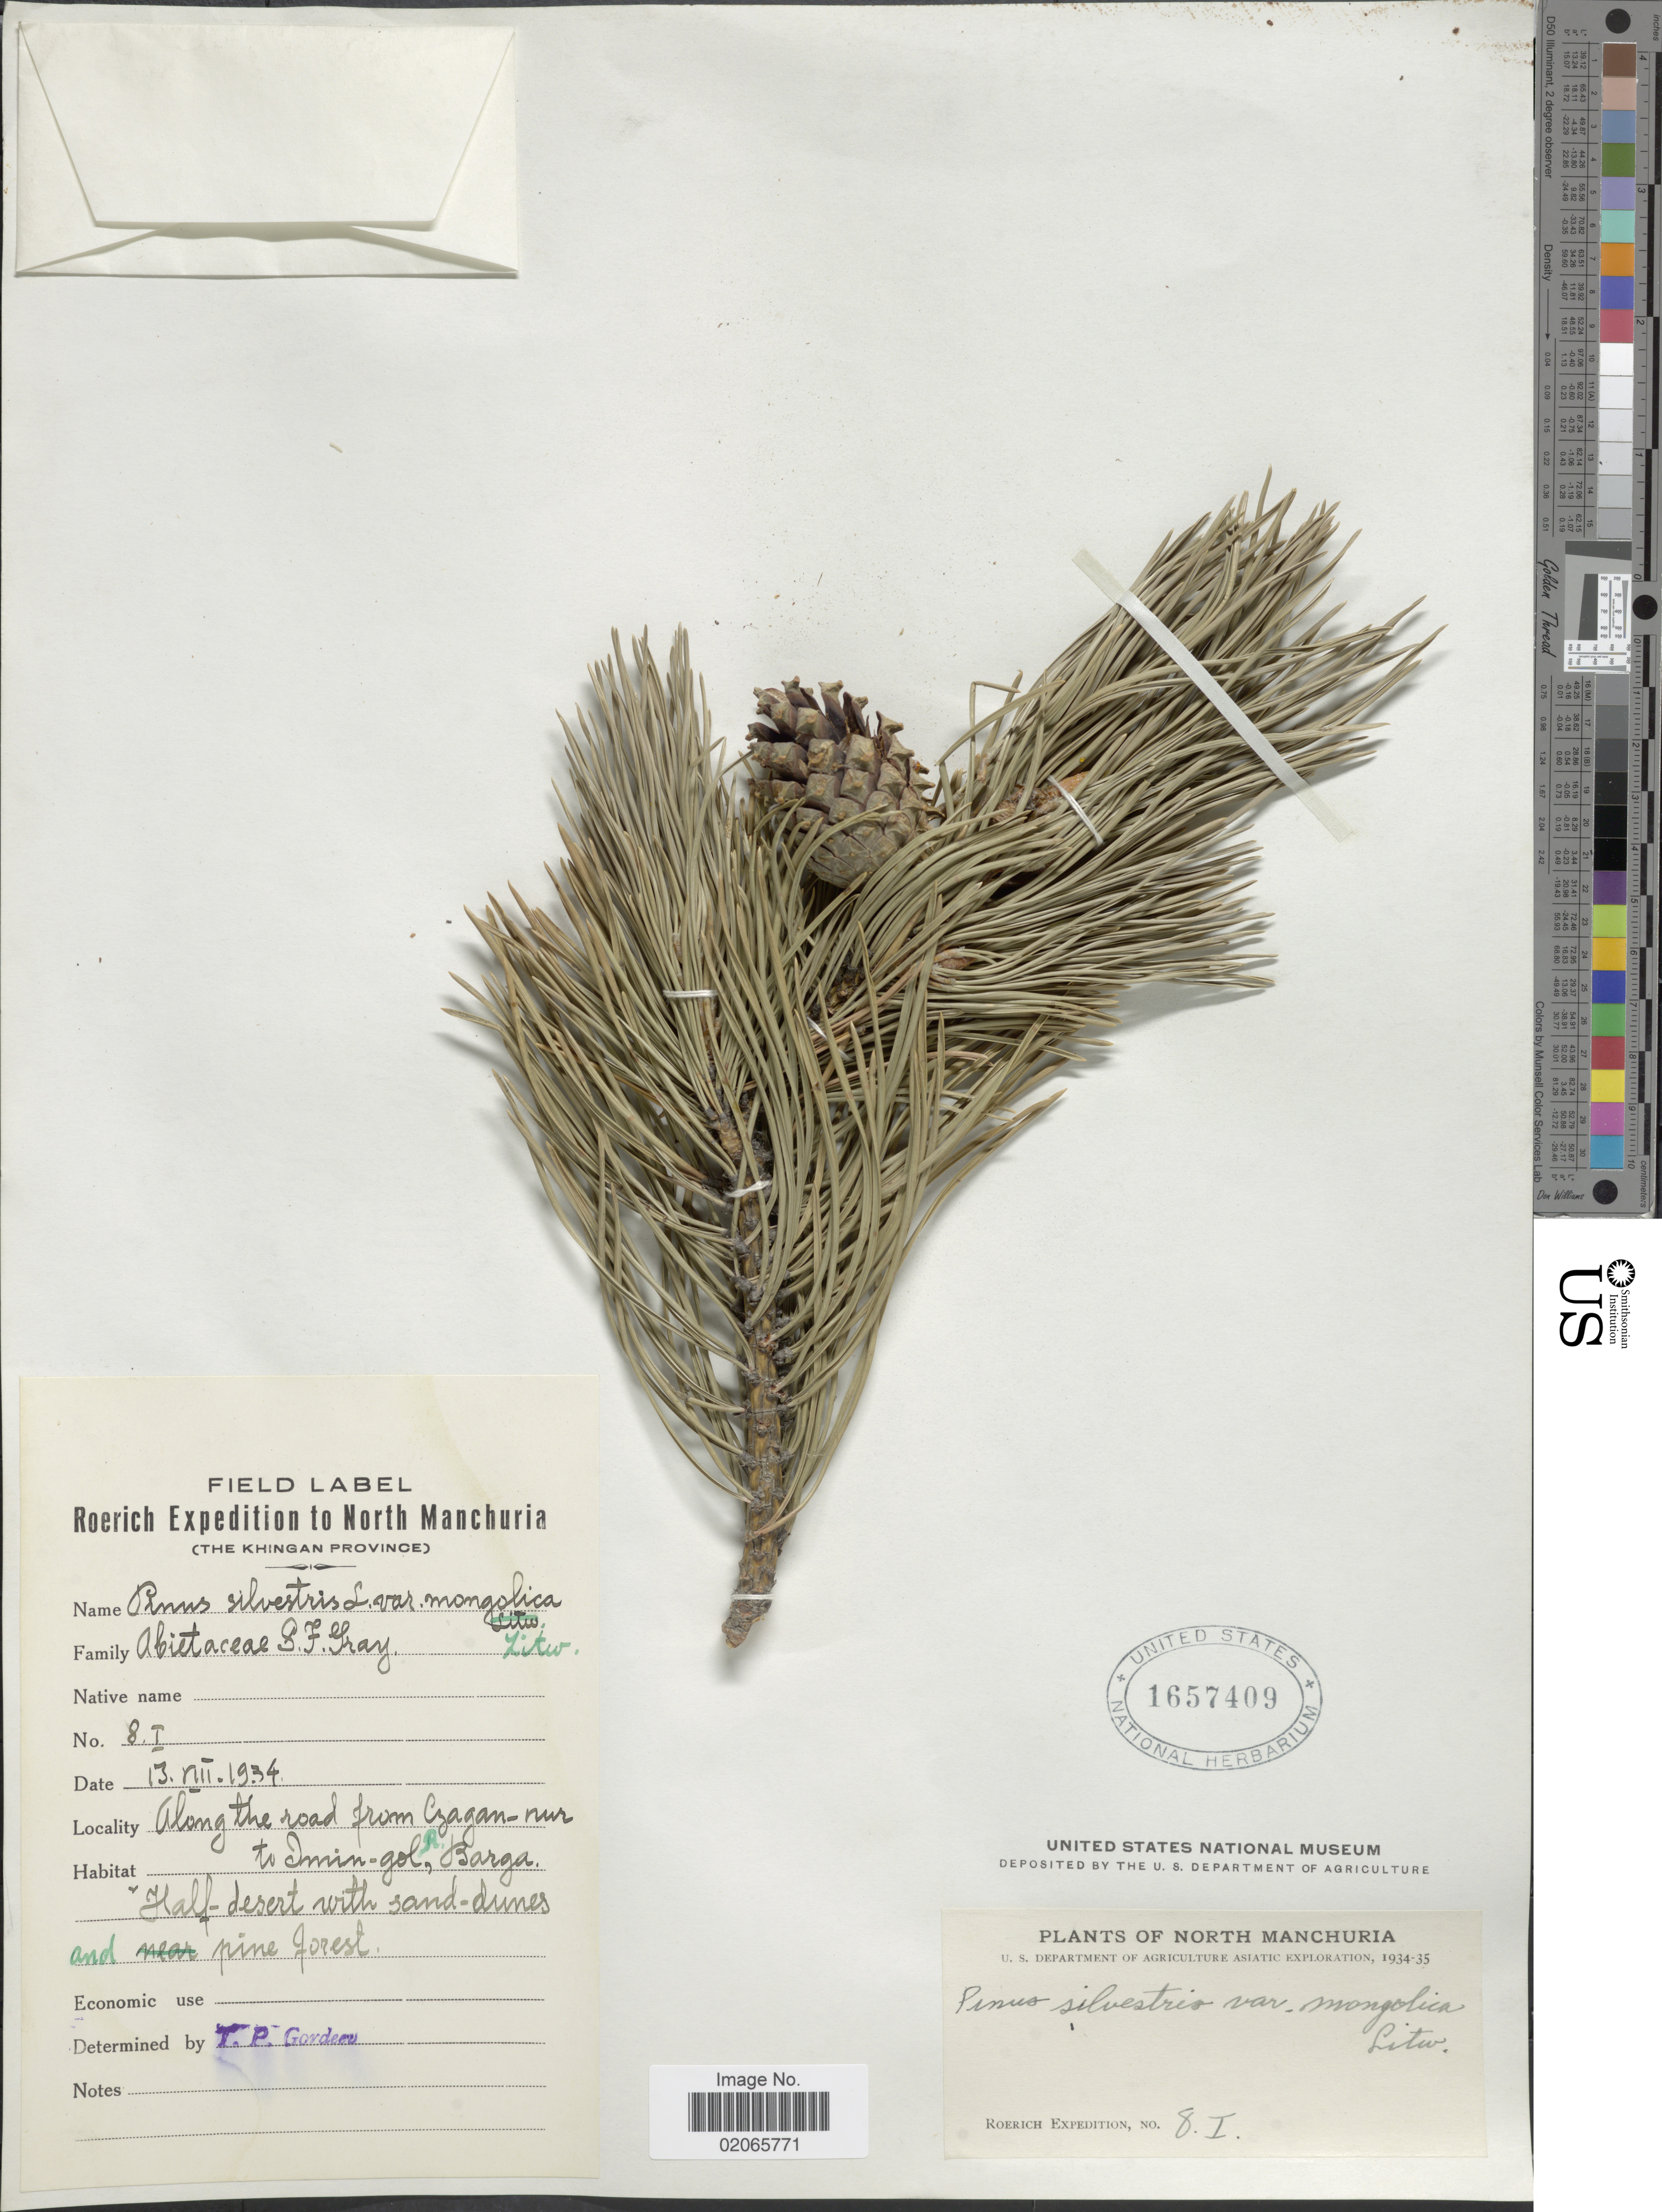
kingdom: Plantae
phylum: Tracheophyta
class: Pinopsida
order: Pinales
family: Pinaceae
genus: Pinus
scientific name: Pinus sylvestris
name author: L.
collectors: Roerich Expedition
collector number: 8. I.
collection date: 1934-08-13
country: China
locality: North Manchuria, Khingan Province, Along the road from Czagan-nur to Imin-gol, Barga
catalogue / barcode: US 1657409